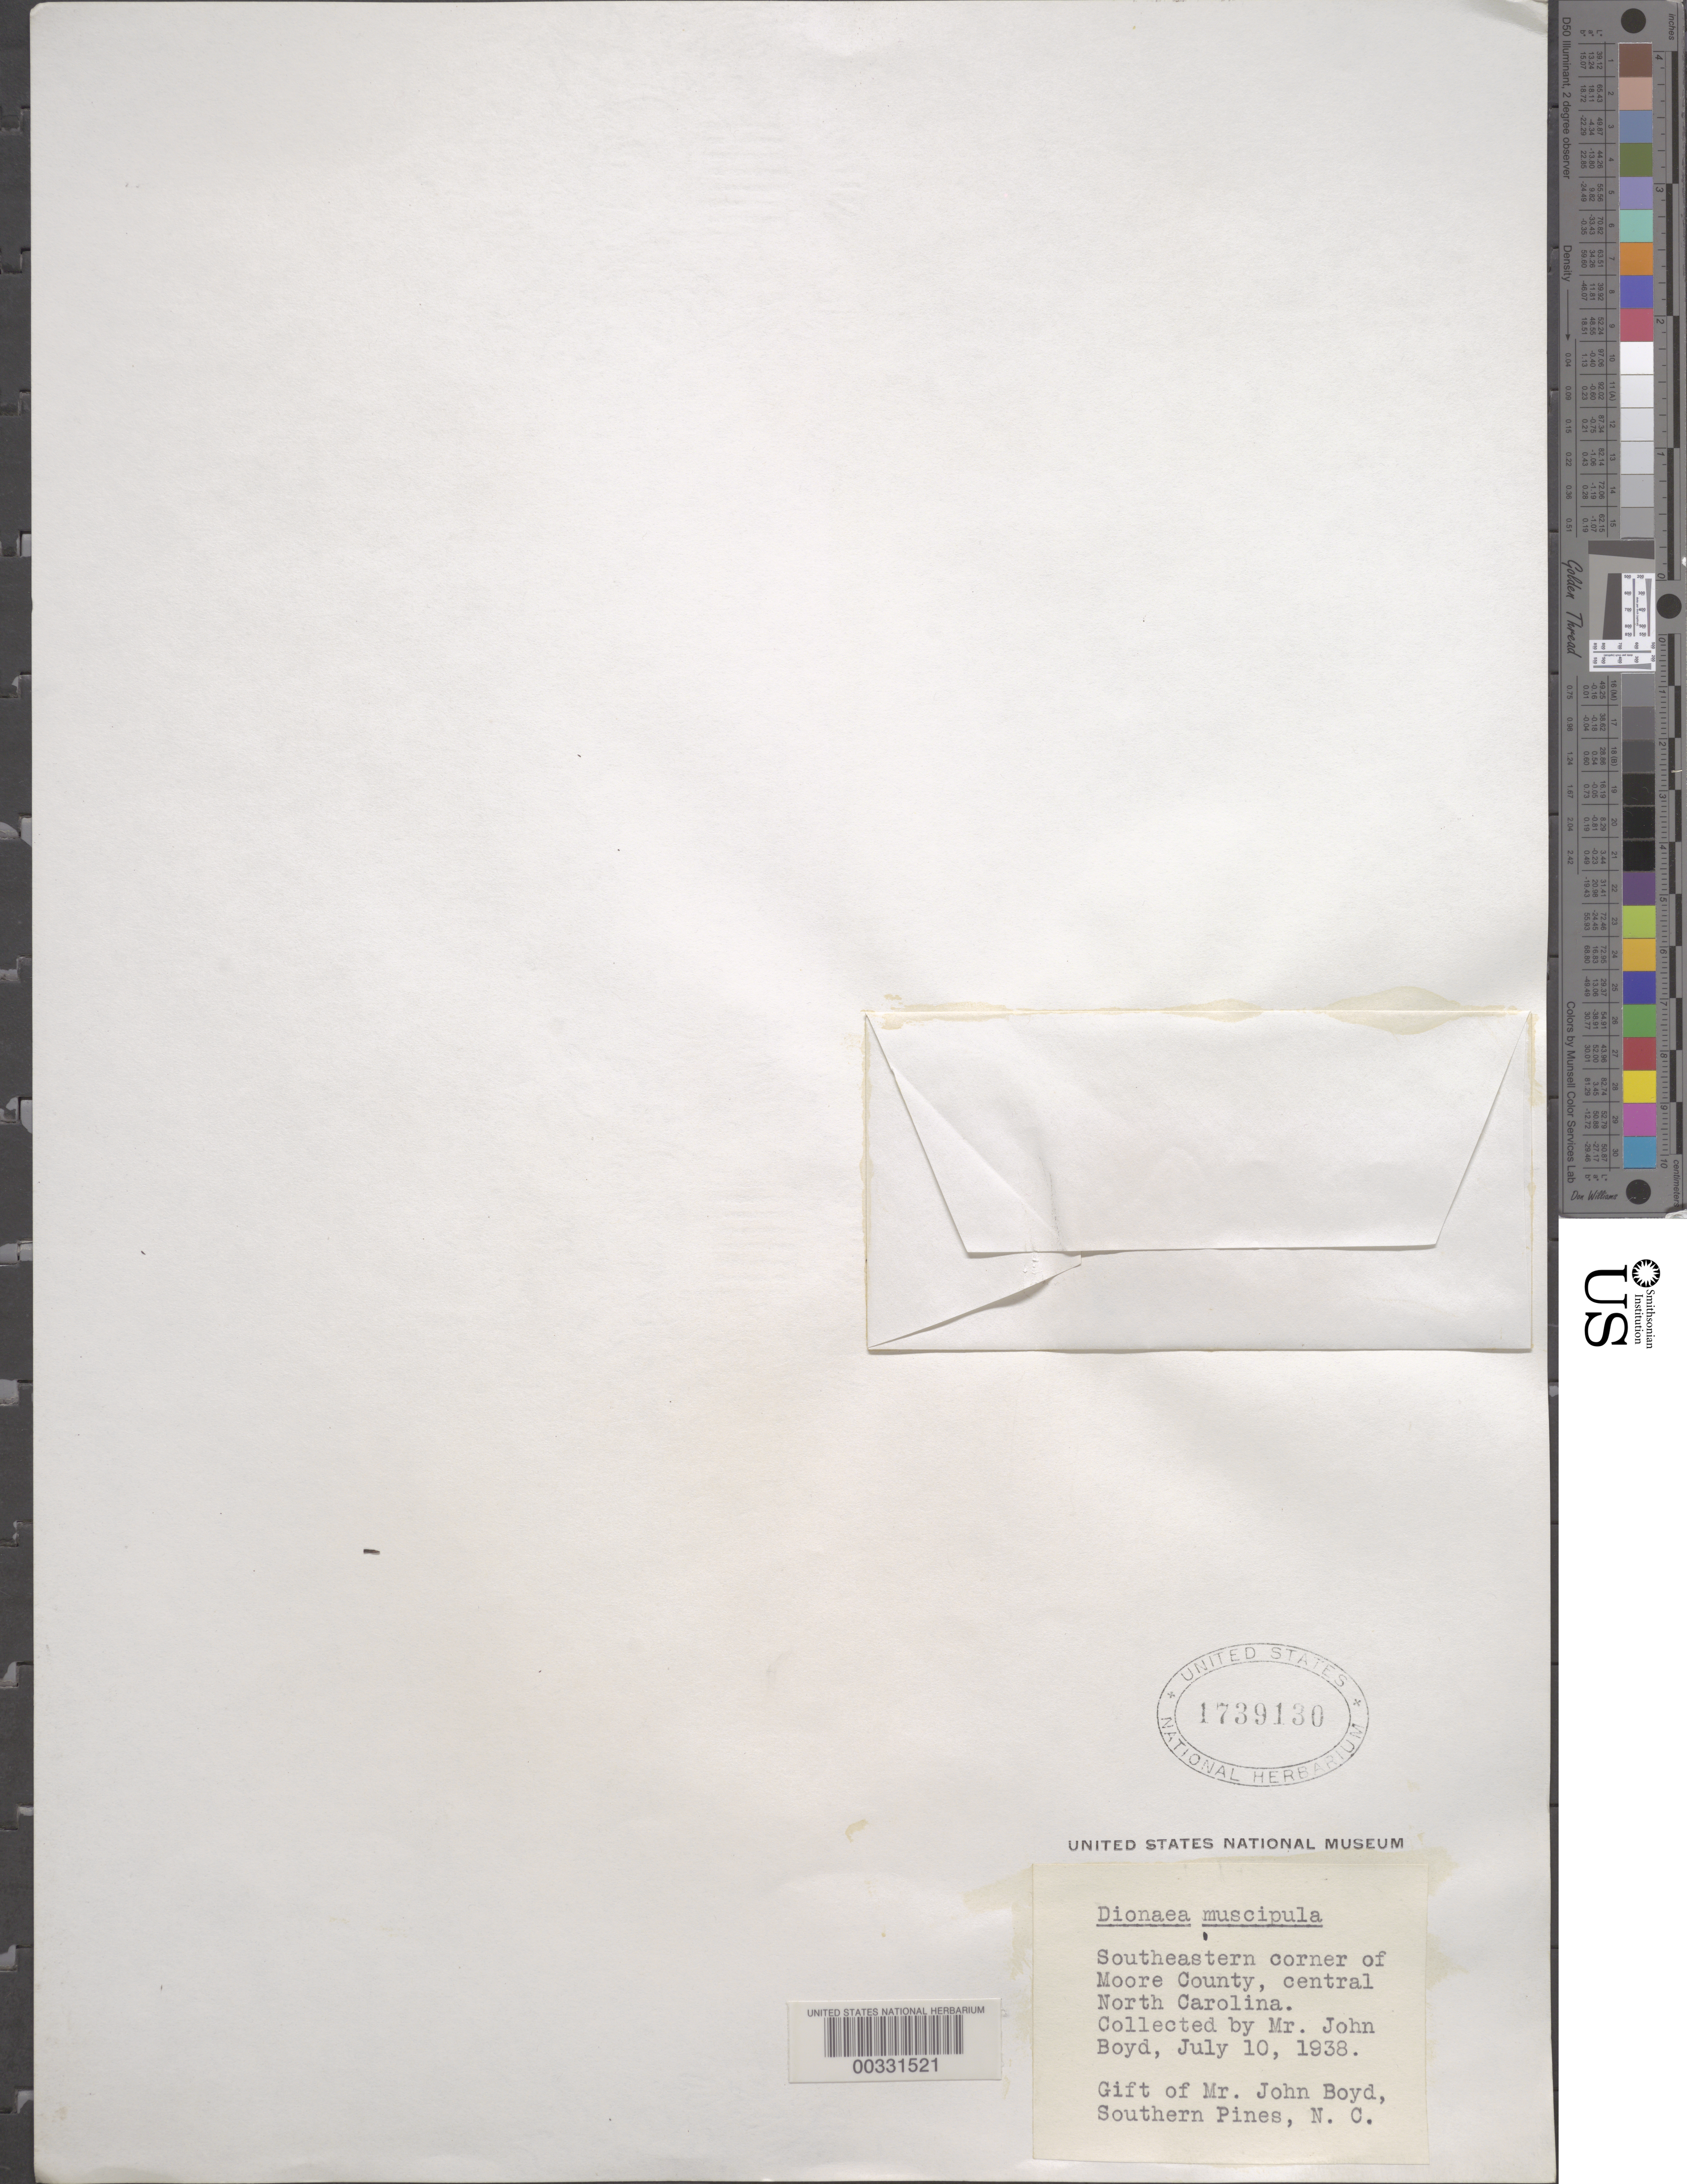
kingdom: Plantae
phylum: Tracheophyta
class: Magnoliopsida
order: Caryophyllales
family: Droseraceae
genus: Dionaea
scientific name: Dionaea muscipula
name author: J. Ellis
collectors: J. Boyd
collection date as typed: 10 Jul 1938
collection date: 1938-07-10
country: United States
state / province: North Carolina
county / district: Moore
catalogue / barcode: US 1739130